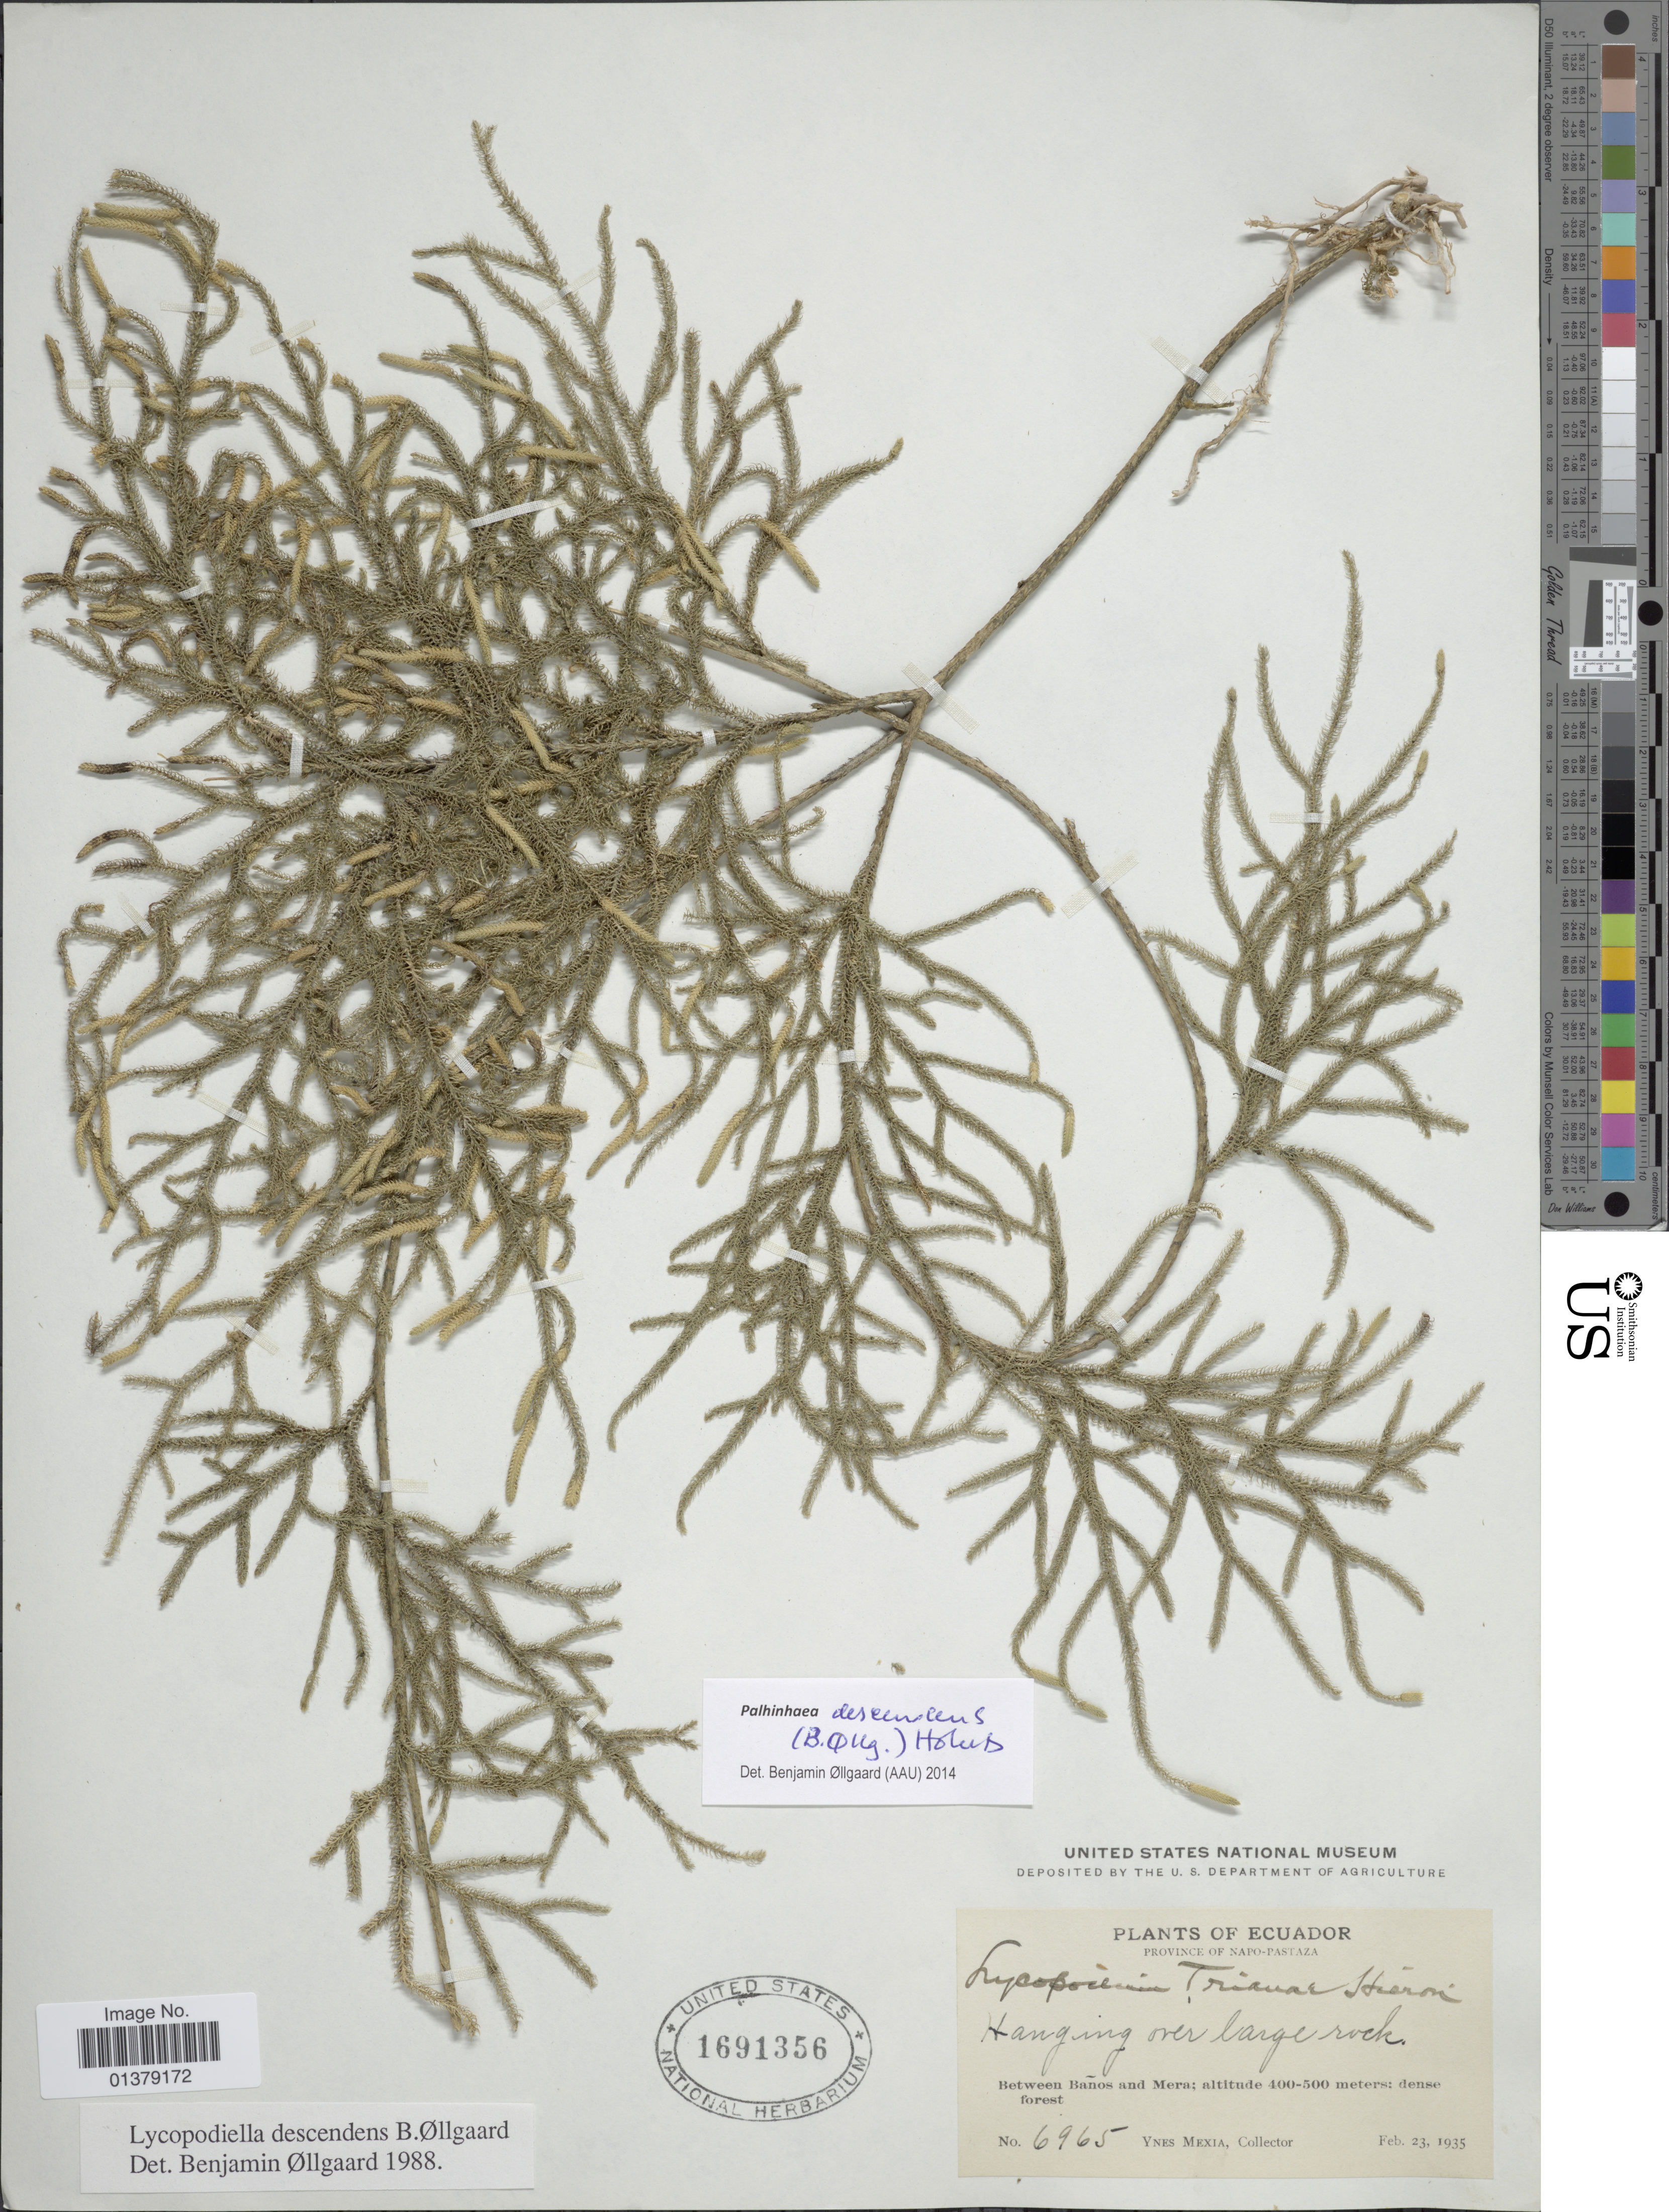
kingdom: Plantae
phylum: Tracheophyta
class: Lycopodiopsida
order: Lycopodiales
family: Lycopodiaceae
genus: Palhinhaea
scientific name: Palhinhaea descendens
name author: (B. Øllg.) Holub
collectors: Y. Mexia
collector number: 6965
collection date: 1935-02-23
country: Ecuador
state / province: Napo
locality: Napo-Pastaza, between Banos and Mera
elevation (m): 400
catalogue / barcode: US 1691356